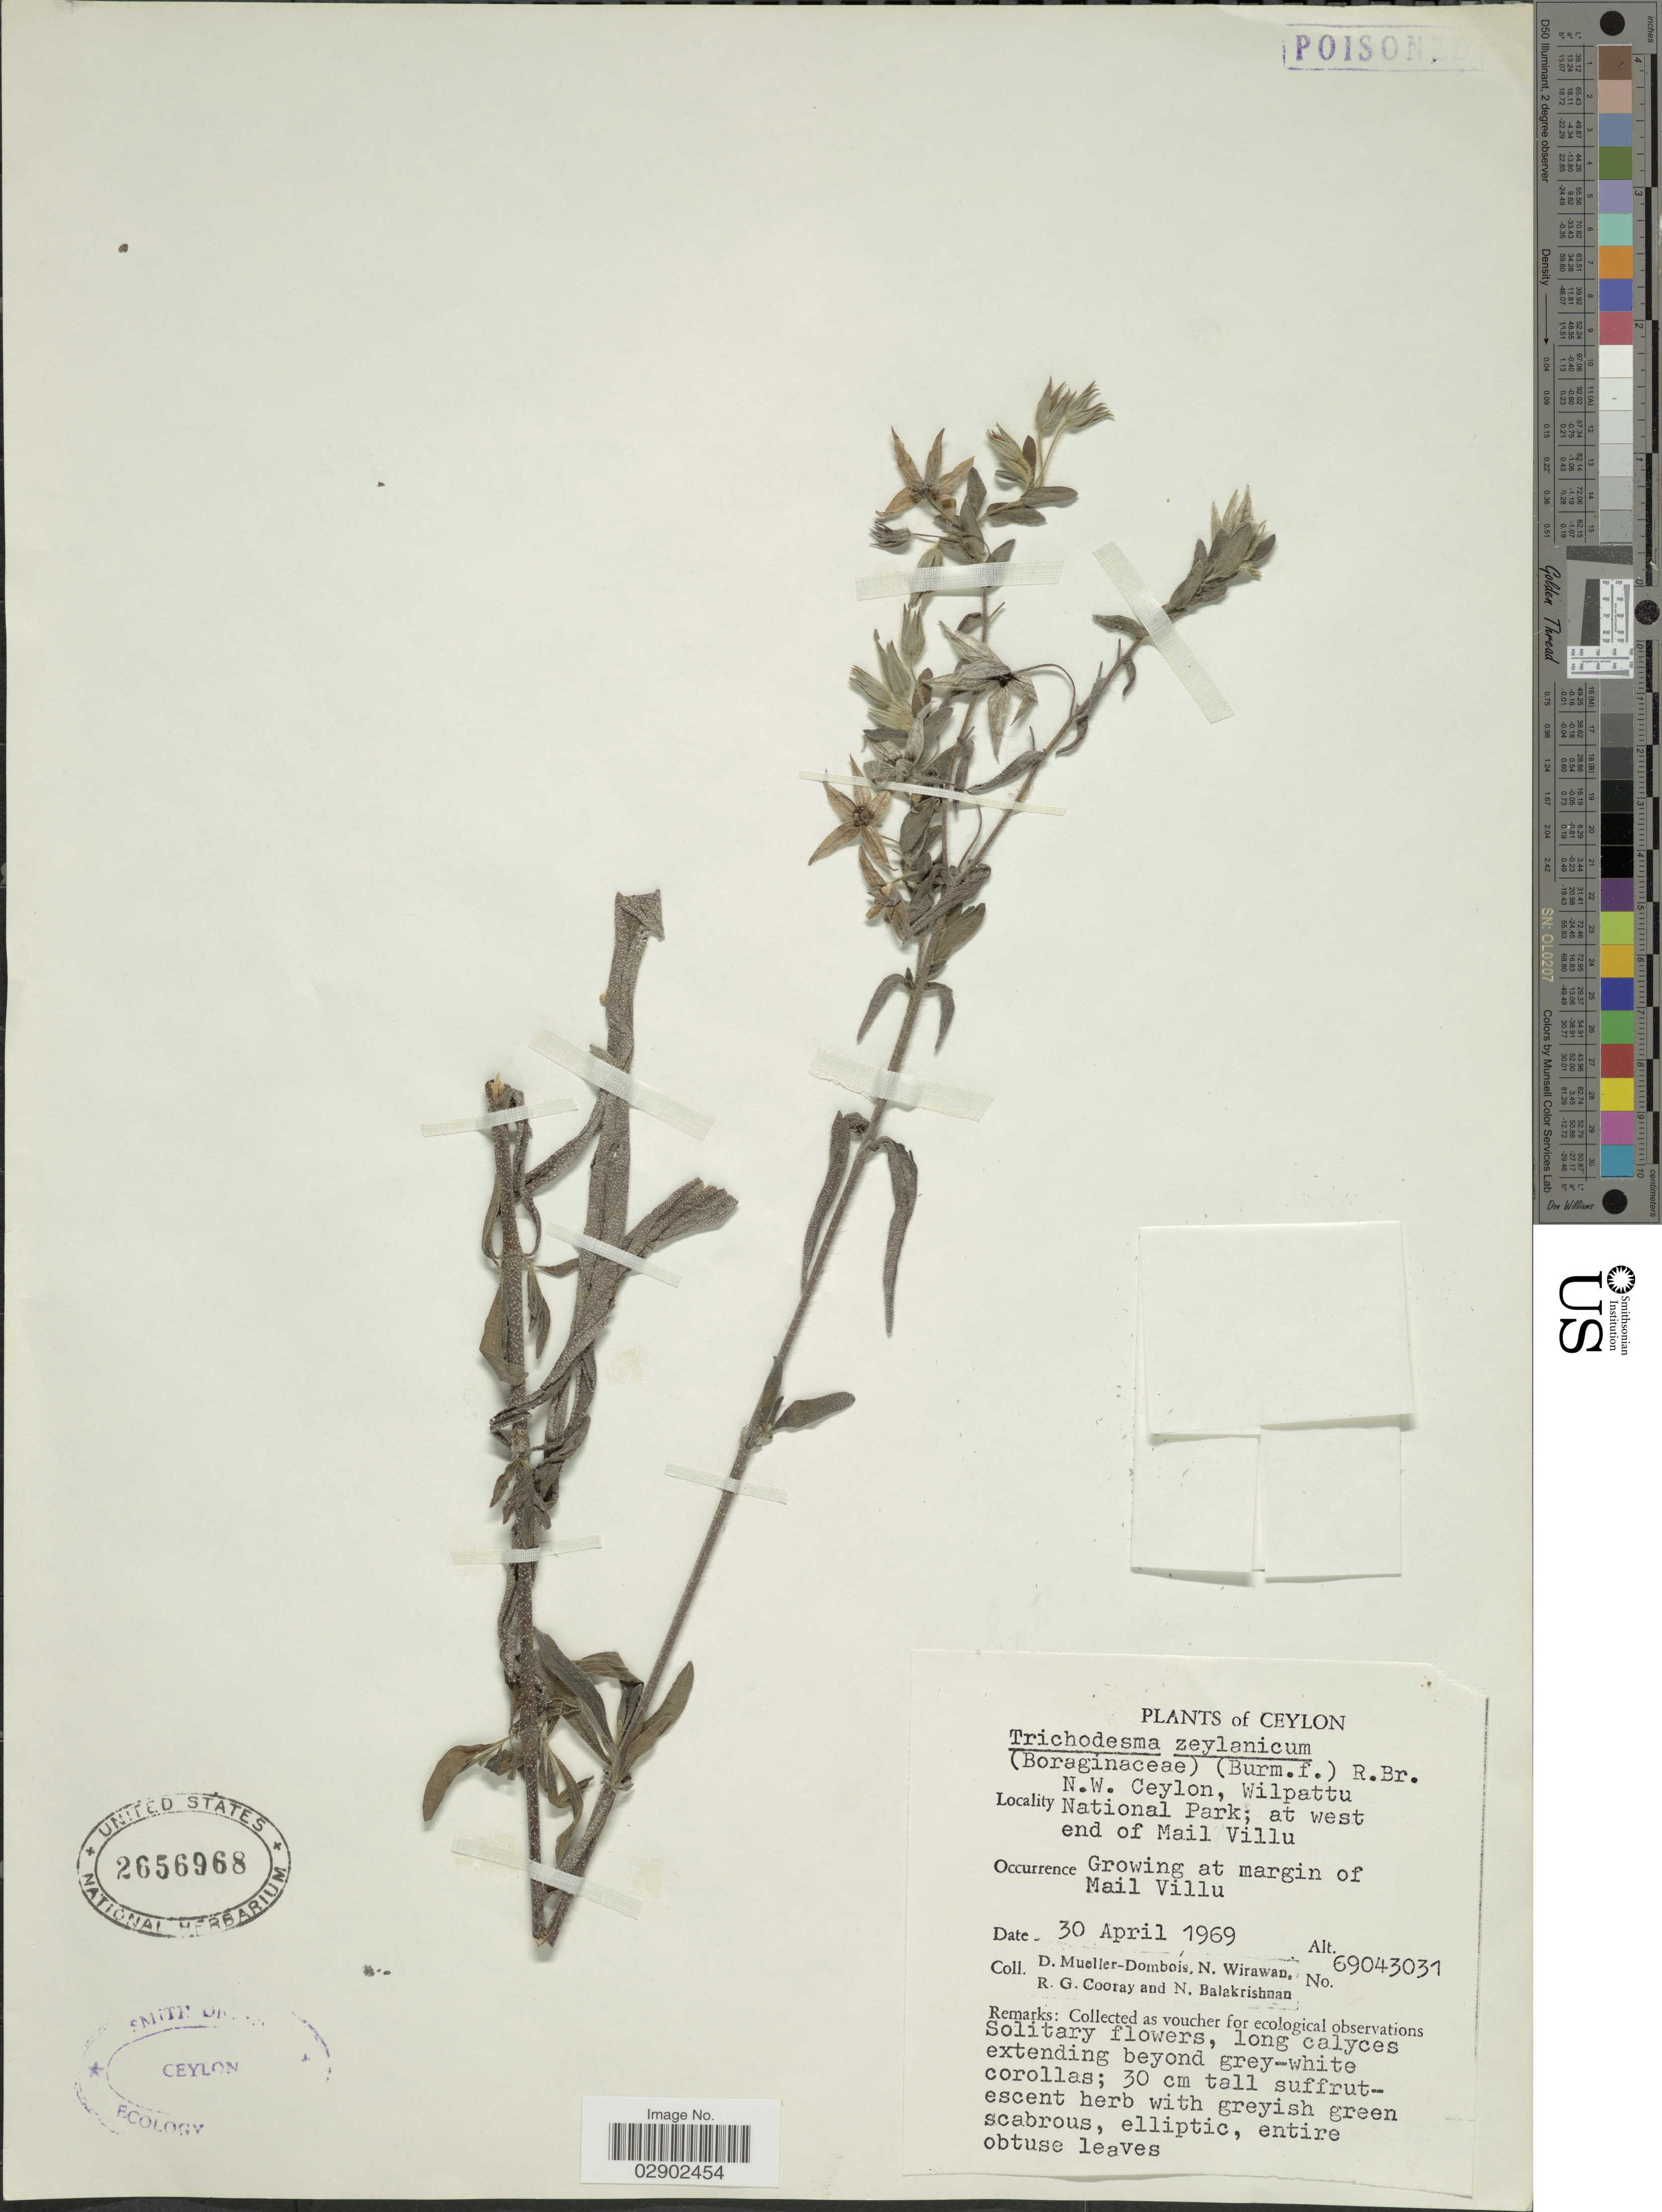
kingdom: Plantae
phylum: Tracheophyta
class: Magnoliopsida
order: Boraginales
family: Boraginaceae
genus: Trichodesma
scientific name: Trichodesma zeylanicum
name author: (Burm. f.) R. Br.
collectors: D. Mueller-Dombois, N. Wirawan, R. Cooray & N. Balakrishnan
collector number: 69043031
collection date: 1969-04-30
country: Sri Lanka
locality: Ceylon. N. W. Ceylon, Wilpattu National Park; at west end of Mail Villu. Margin of Mail Villu.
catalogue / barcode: US 2656968